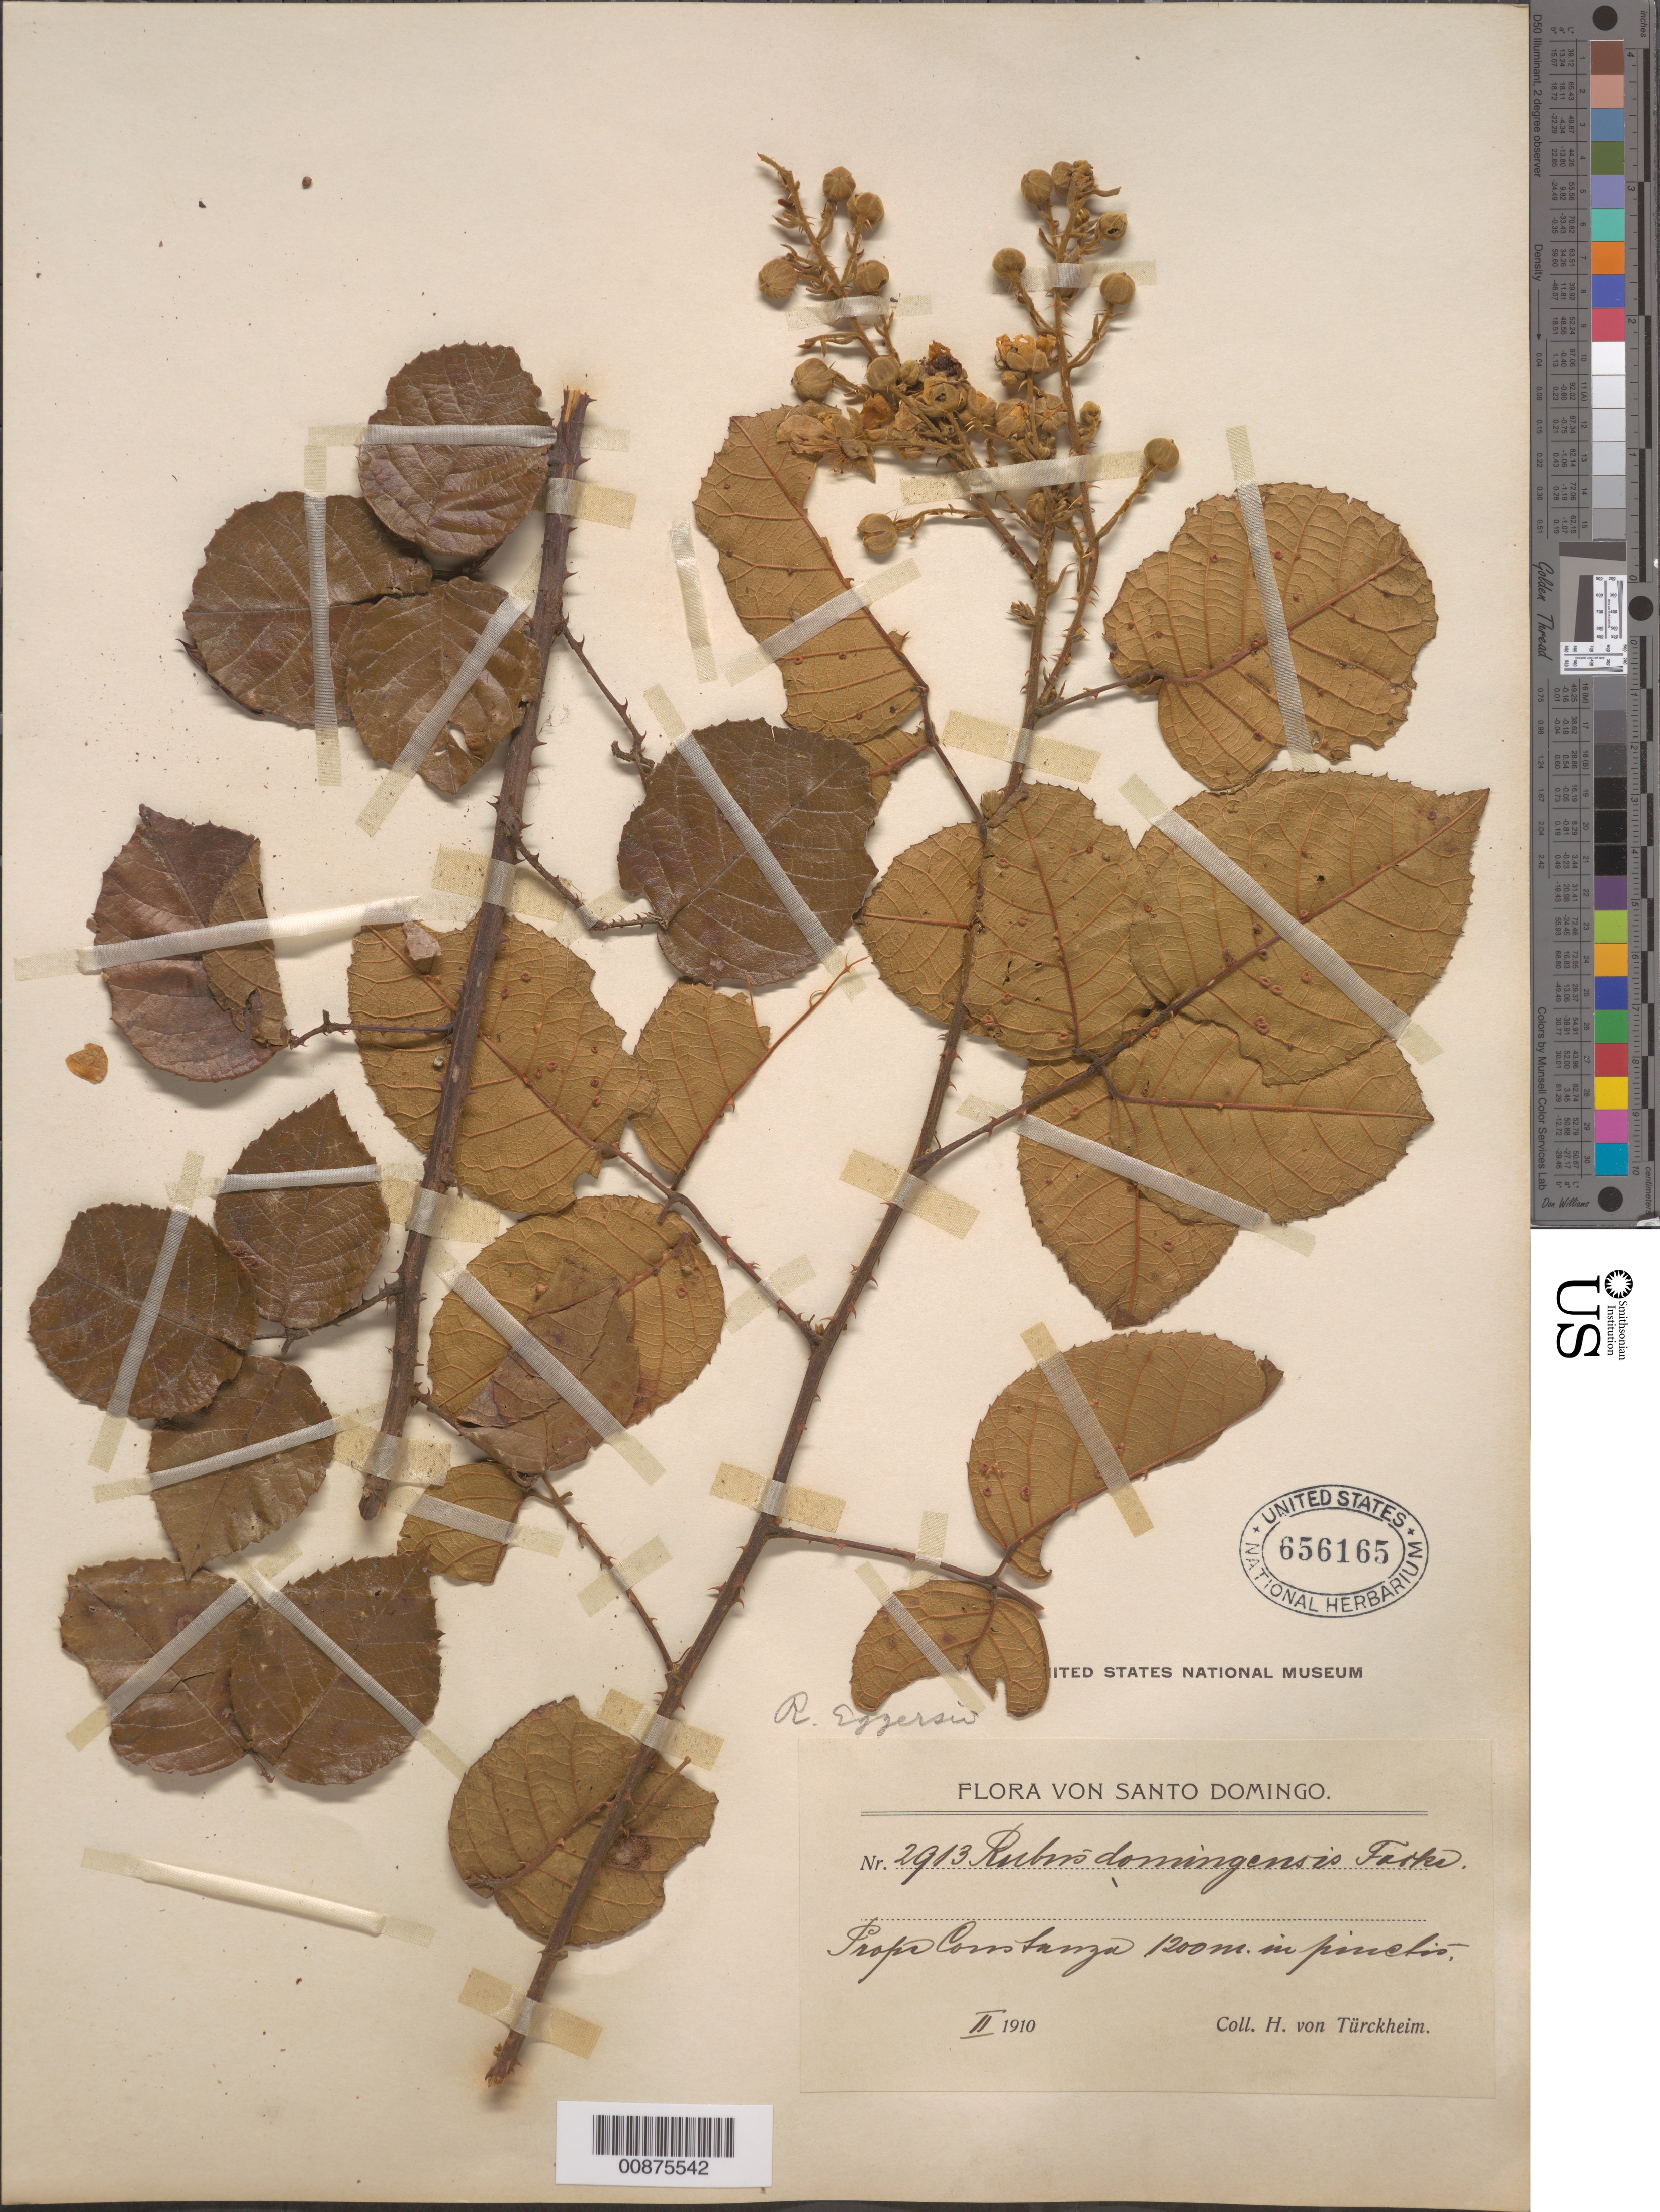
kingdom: Plantae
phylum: Tracheophyta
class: Magnoliopsida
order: Rosales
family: Rosaceae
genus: Rubus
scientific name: Rubus eggersii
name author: Rydb.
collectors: H. von Türckheim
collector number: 2913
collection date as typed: Feb 1910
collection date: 1910-02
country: Dominican Republic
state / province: La Vega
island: Hispaniola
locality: Constanza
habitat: In pinctis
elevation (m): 1200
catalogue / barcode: US 656165